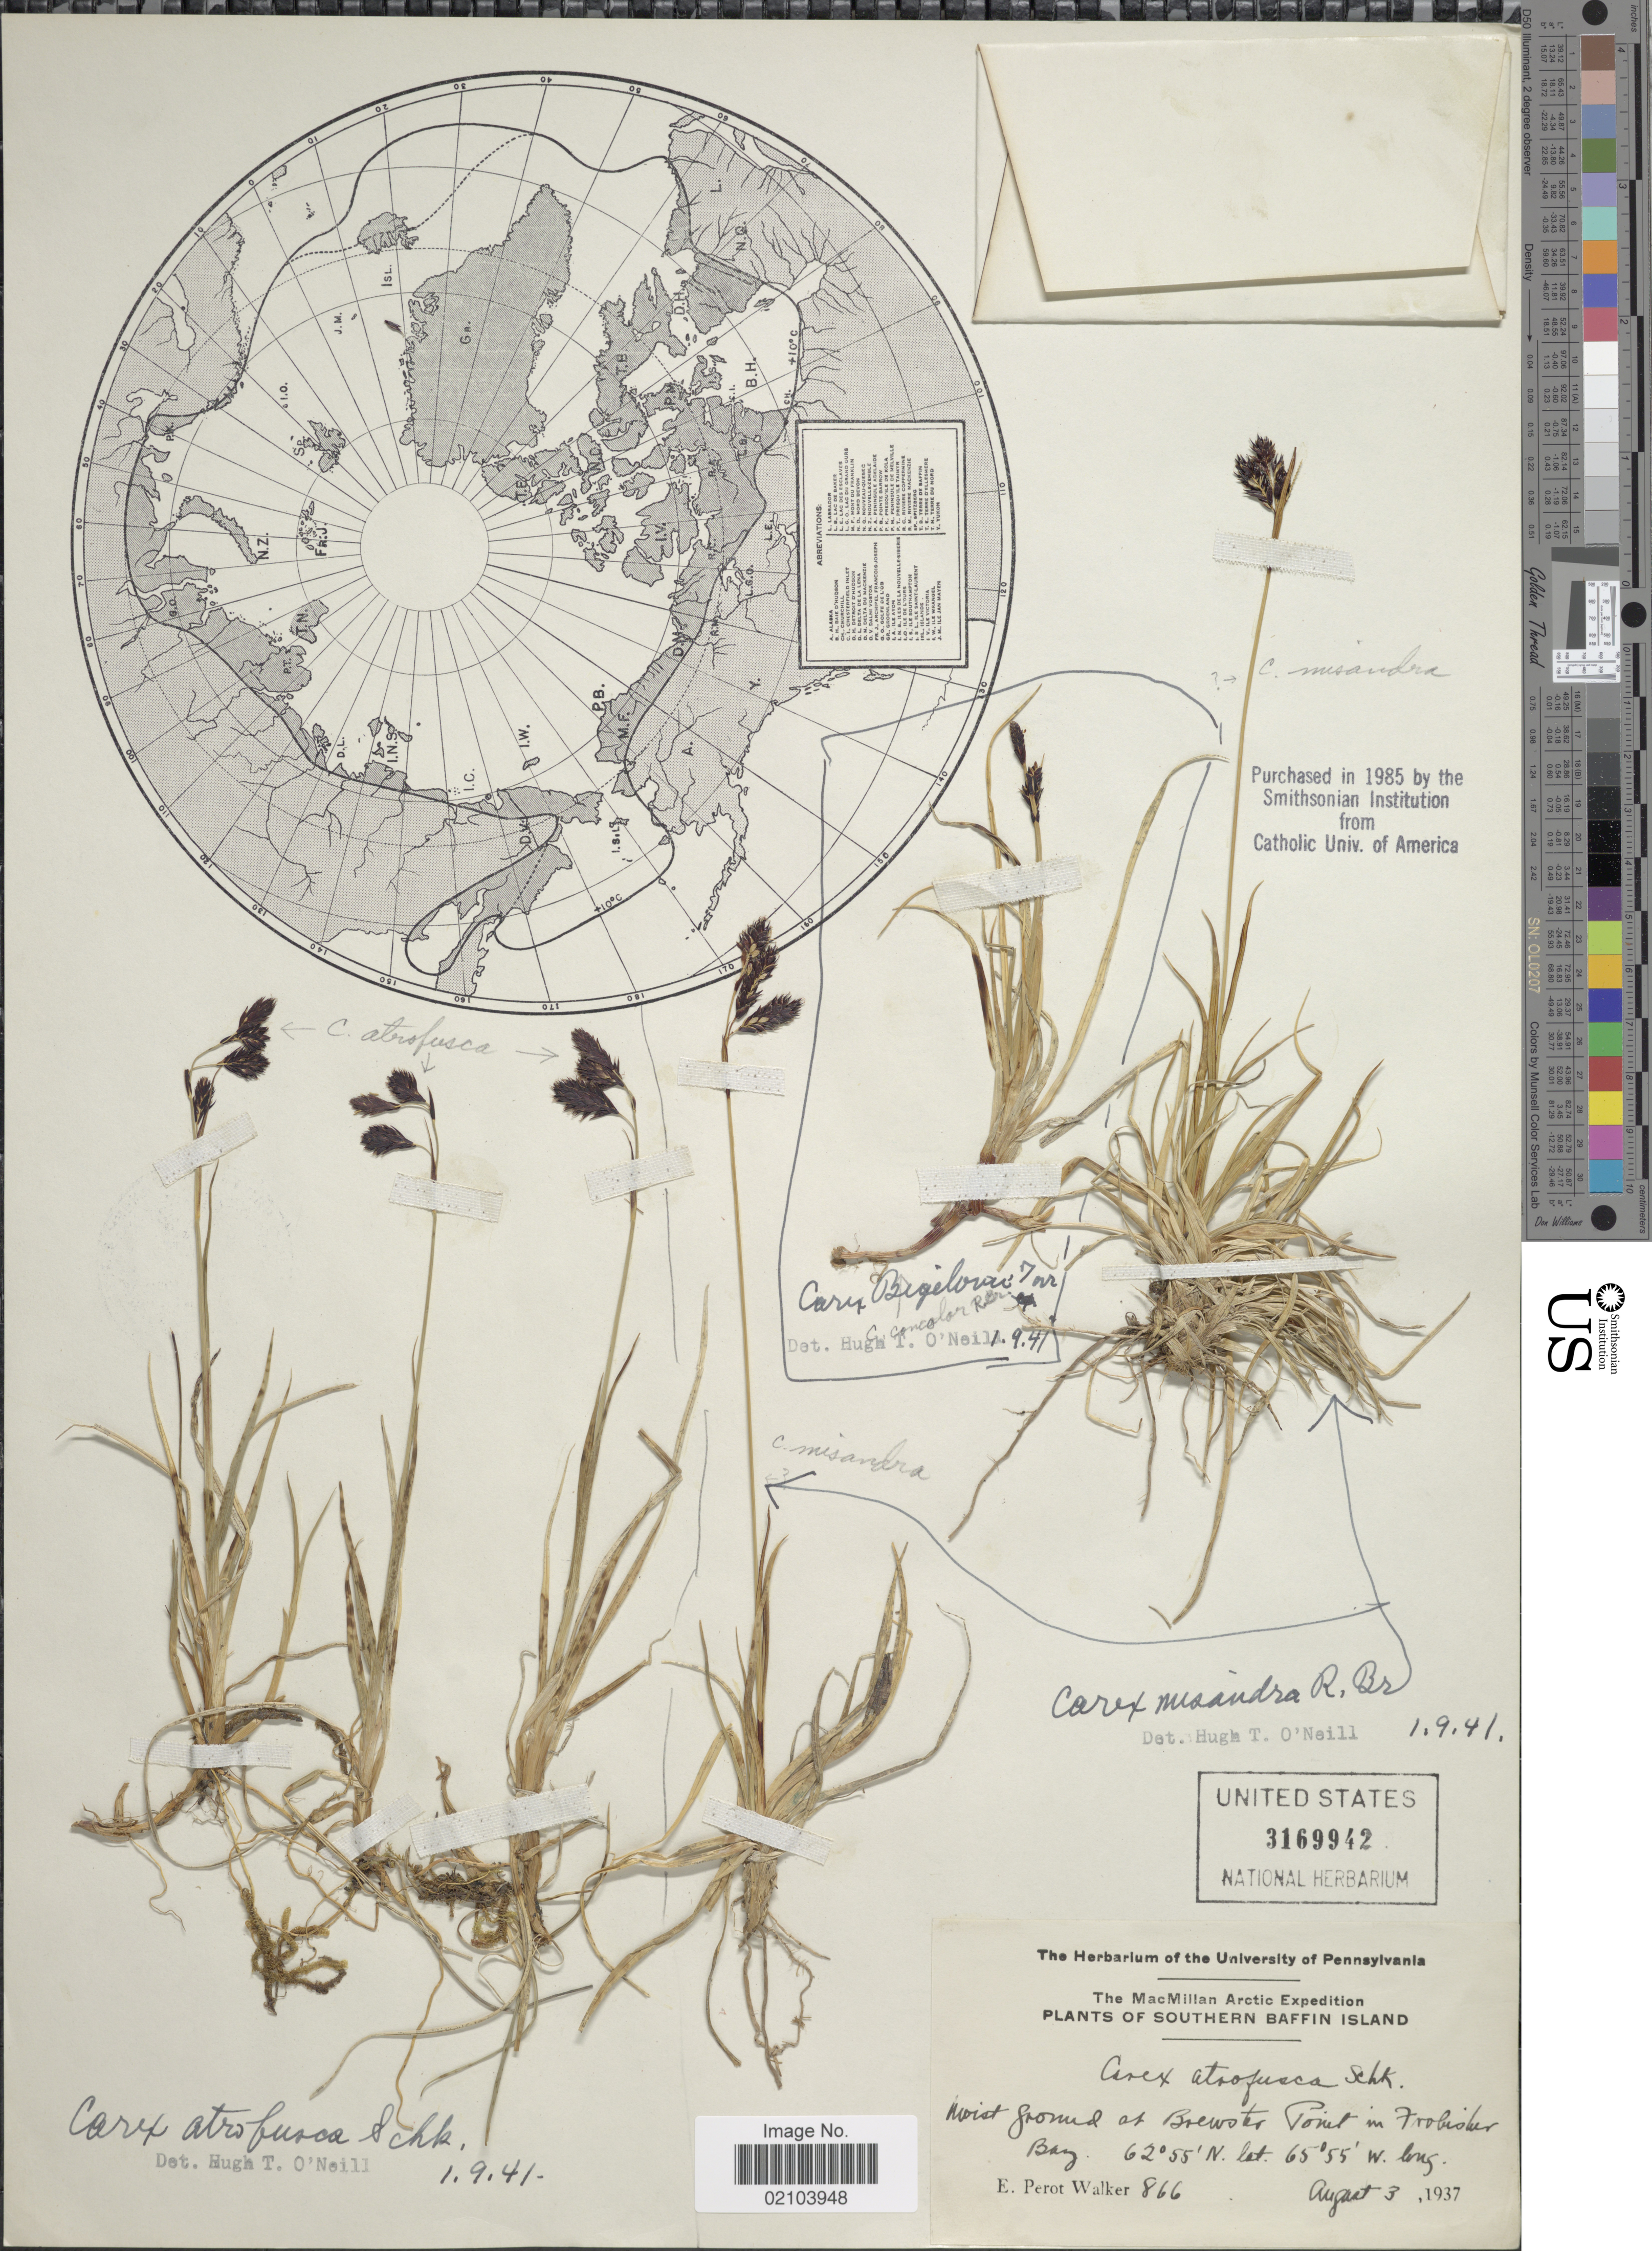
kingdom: Plantae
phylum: Tracheophyta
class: Liliopsida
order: Poales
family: Cyperaceae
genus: Carex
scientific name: Carex atrofusca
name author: Schkuhr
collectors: E. P. Walker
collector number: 866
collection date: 1937-08-03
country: Canada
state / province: Nunavut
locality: Southern Baffin Island. Moist ground at Brewster Point in Frobisher Bay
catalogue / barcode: US 3169942